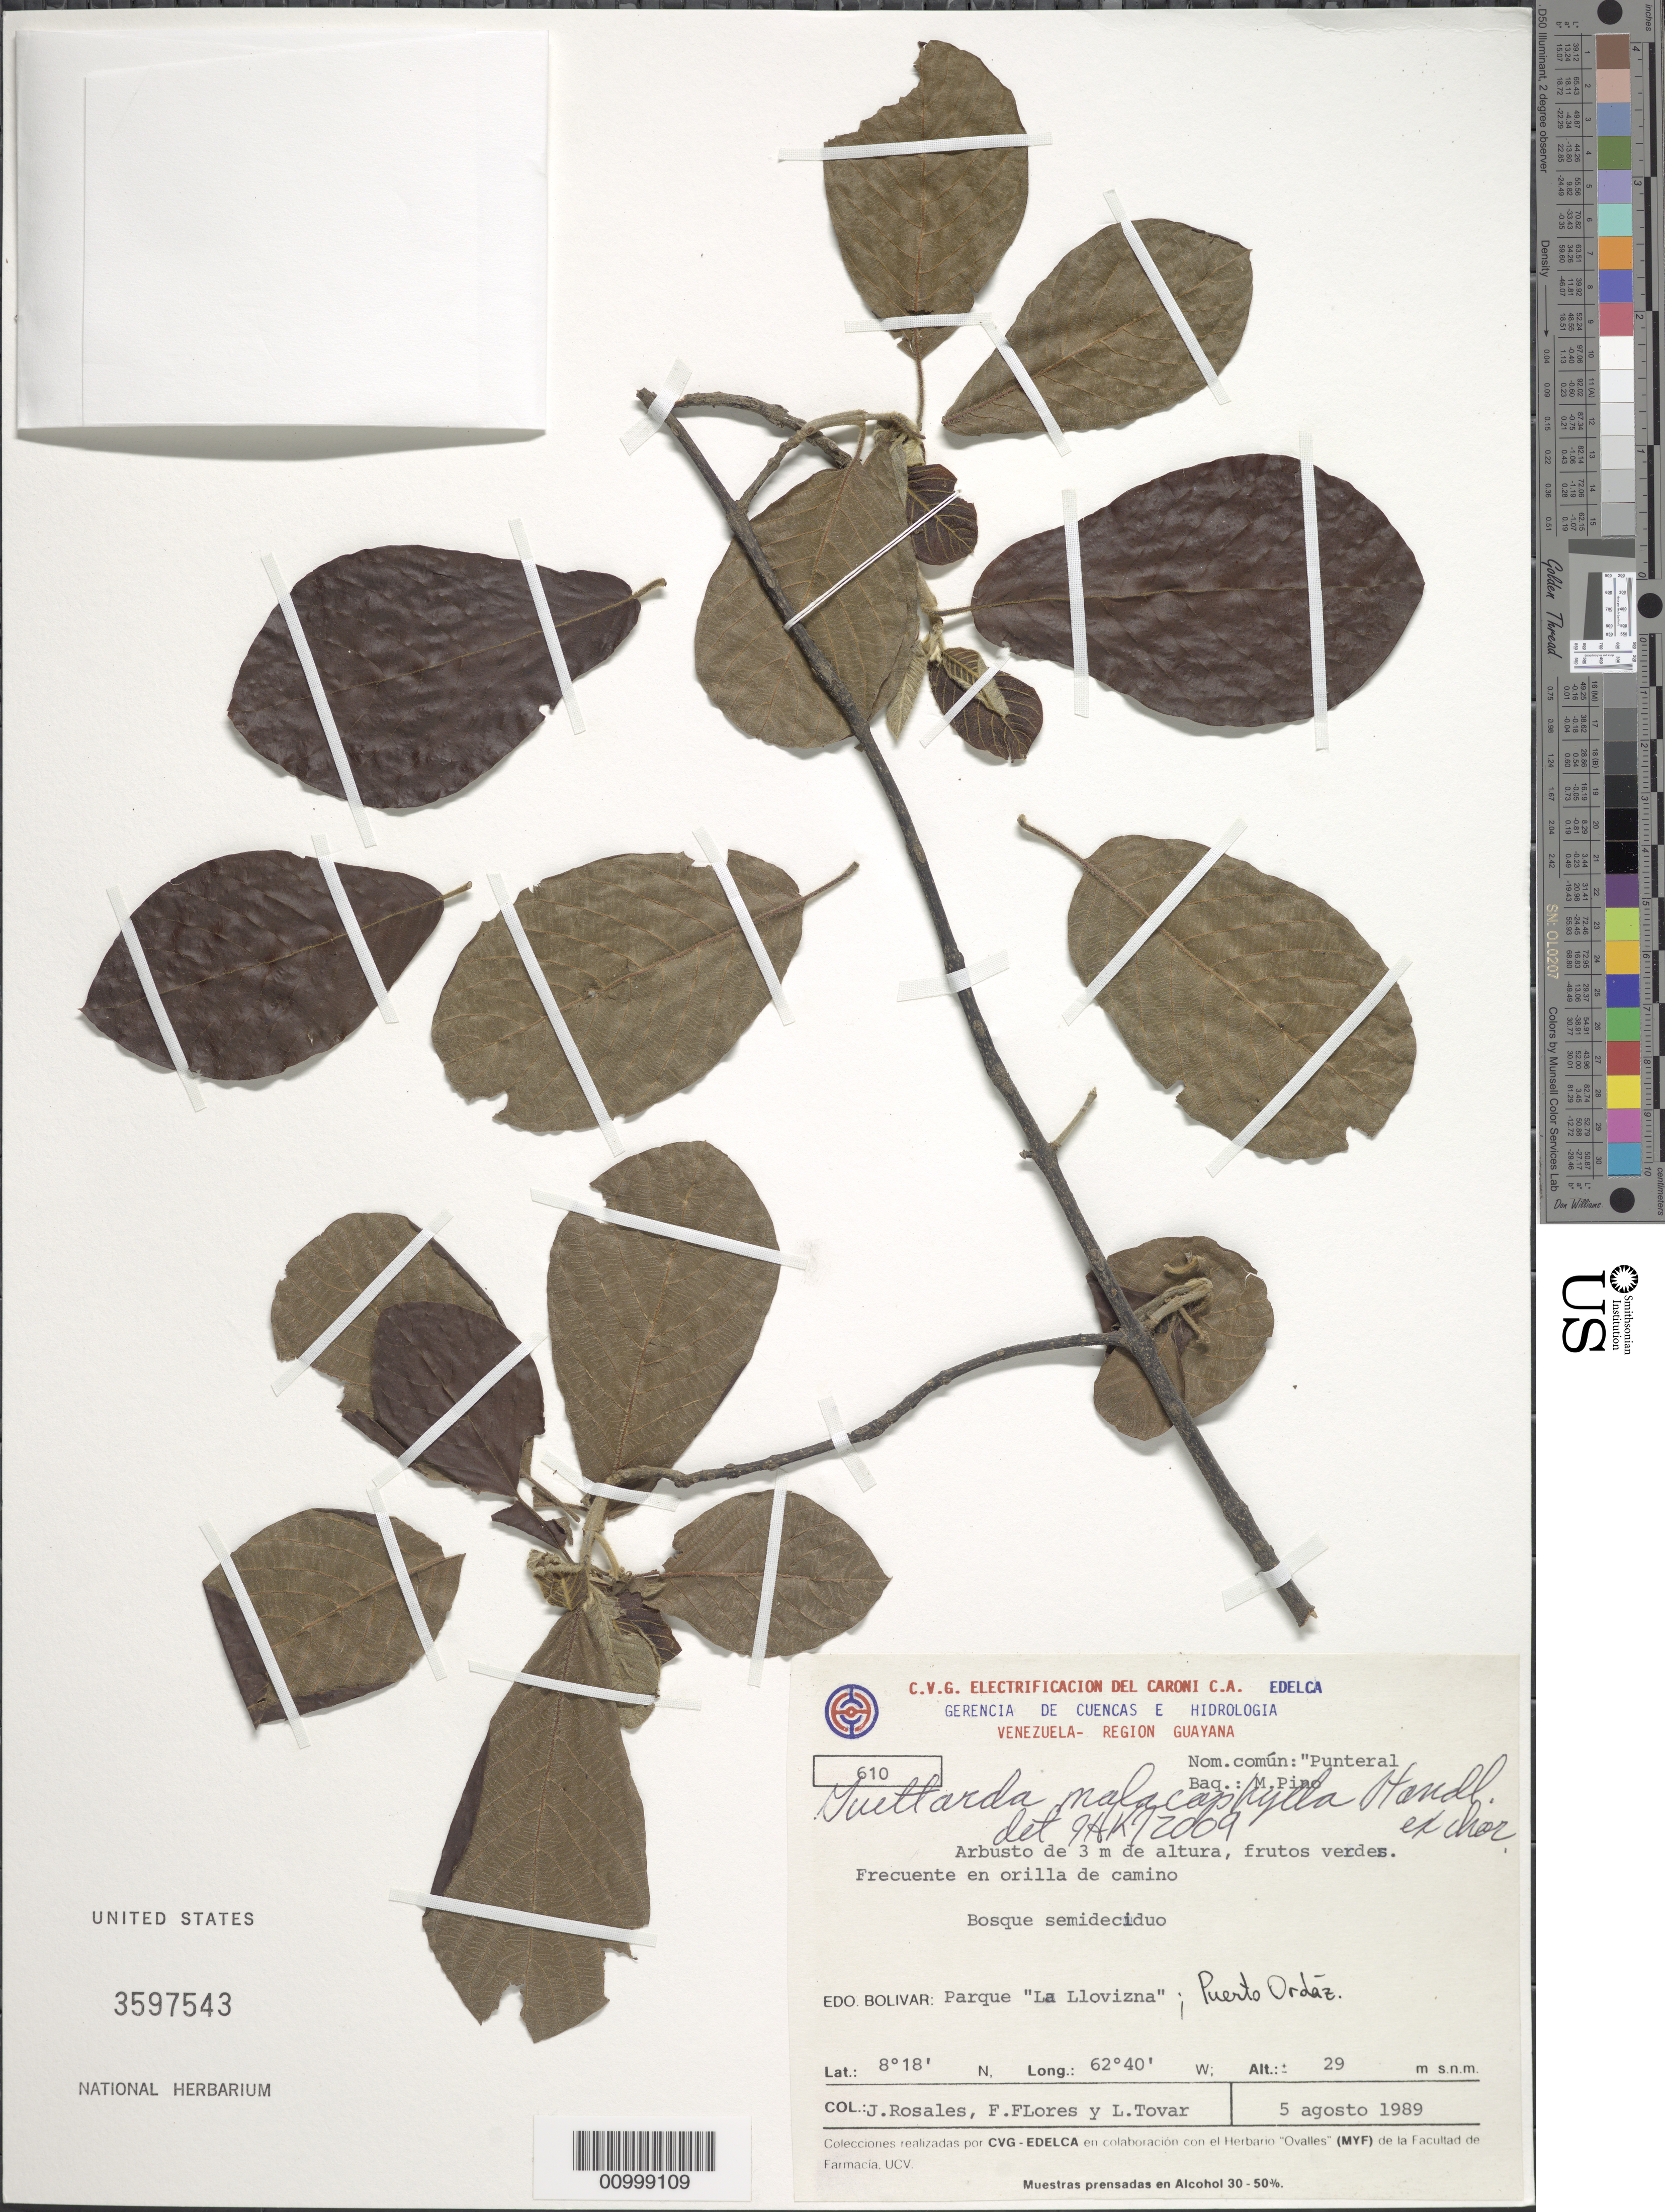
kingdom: Plantae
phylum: Tracheophyta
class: Magnoliopsida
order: Gentianales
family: Rubiaceae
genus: Guettarda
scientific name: Guettarda malacophylla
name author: Standl.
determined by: Kirkbride, J. H.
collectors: J. Rosales, F. Flores & L. Tovar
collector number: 610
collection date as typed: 5-Aug-89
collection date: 1989-08-05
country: Venezuela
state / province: Bolívar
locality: Parque "La Llovizna," Puerto Ordaz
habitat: Bosque semideciduo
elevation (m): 29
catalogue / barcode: US 3597543